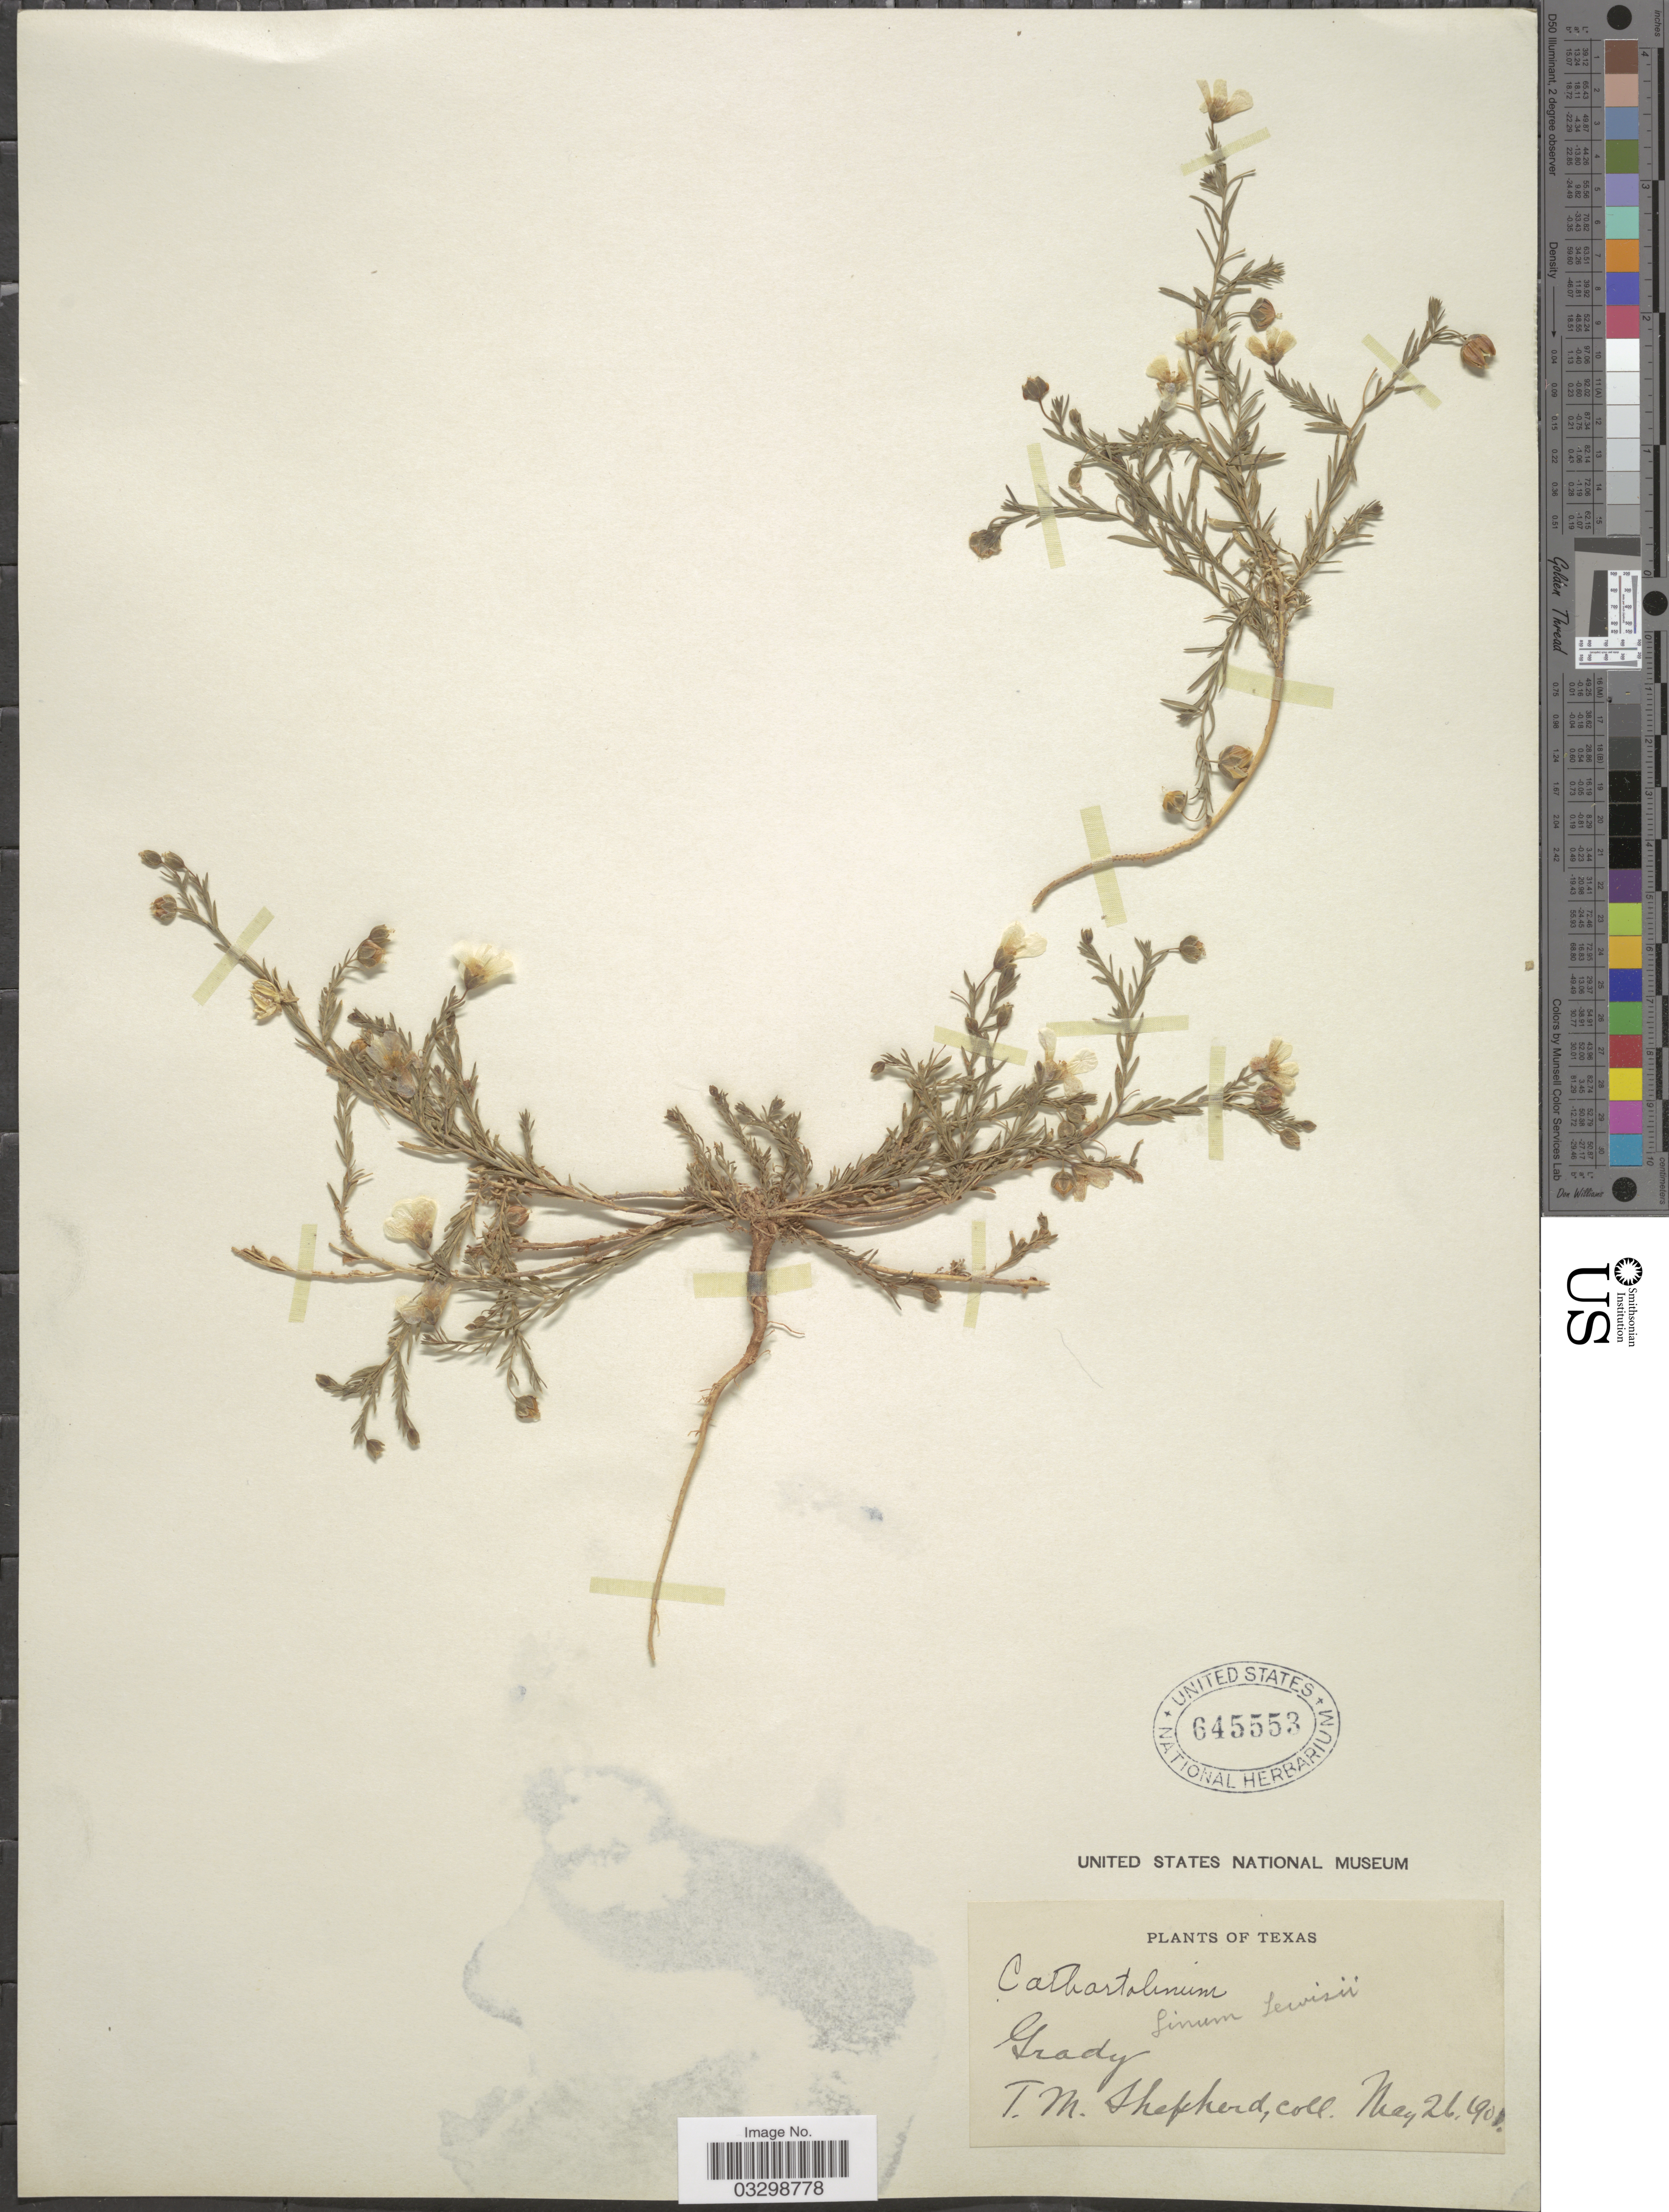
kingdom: Plantae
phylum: Tracheophyta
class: Magnoliopsida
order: Malpighiales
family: Linaceae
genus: Linum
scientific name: Linum lewisii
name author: Pursh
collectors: T. Shepherd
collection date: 1901-05-26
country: United States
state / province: Texas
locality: Grady.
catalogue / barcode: US 645553